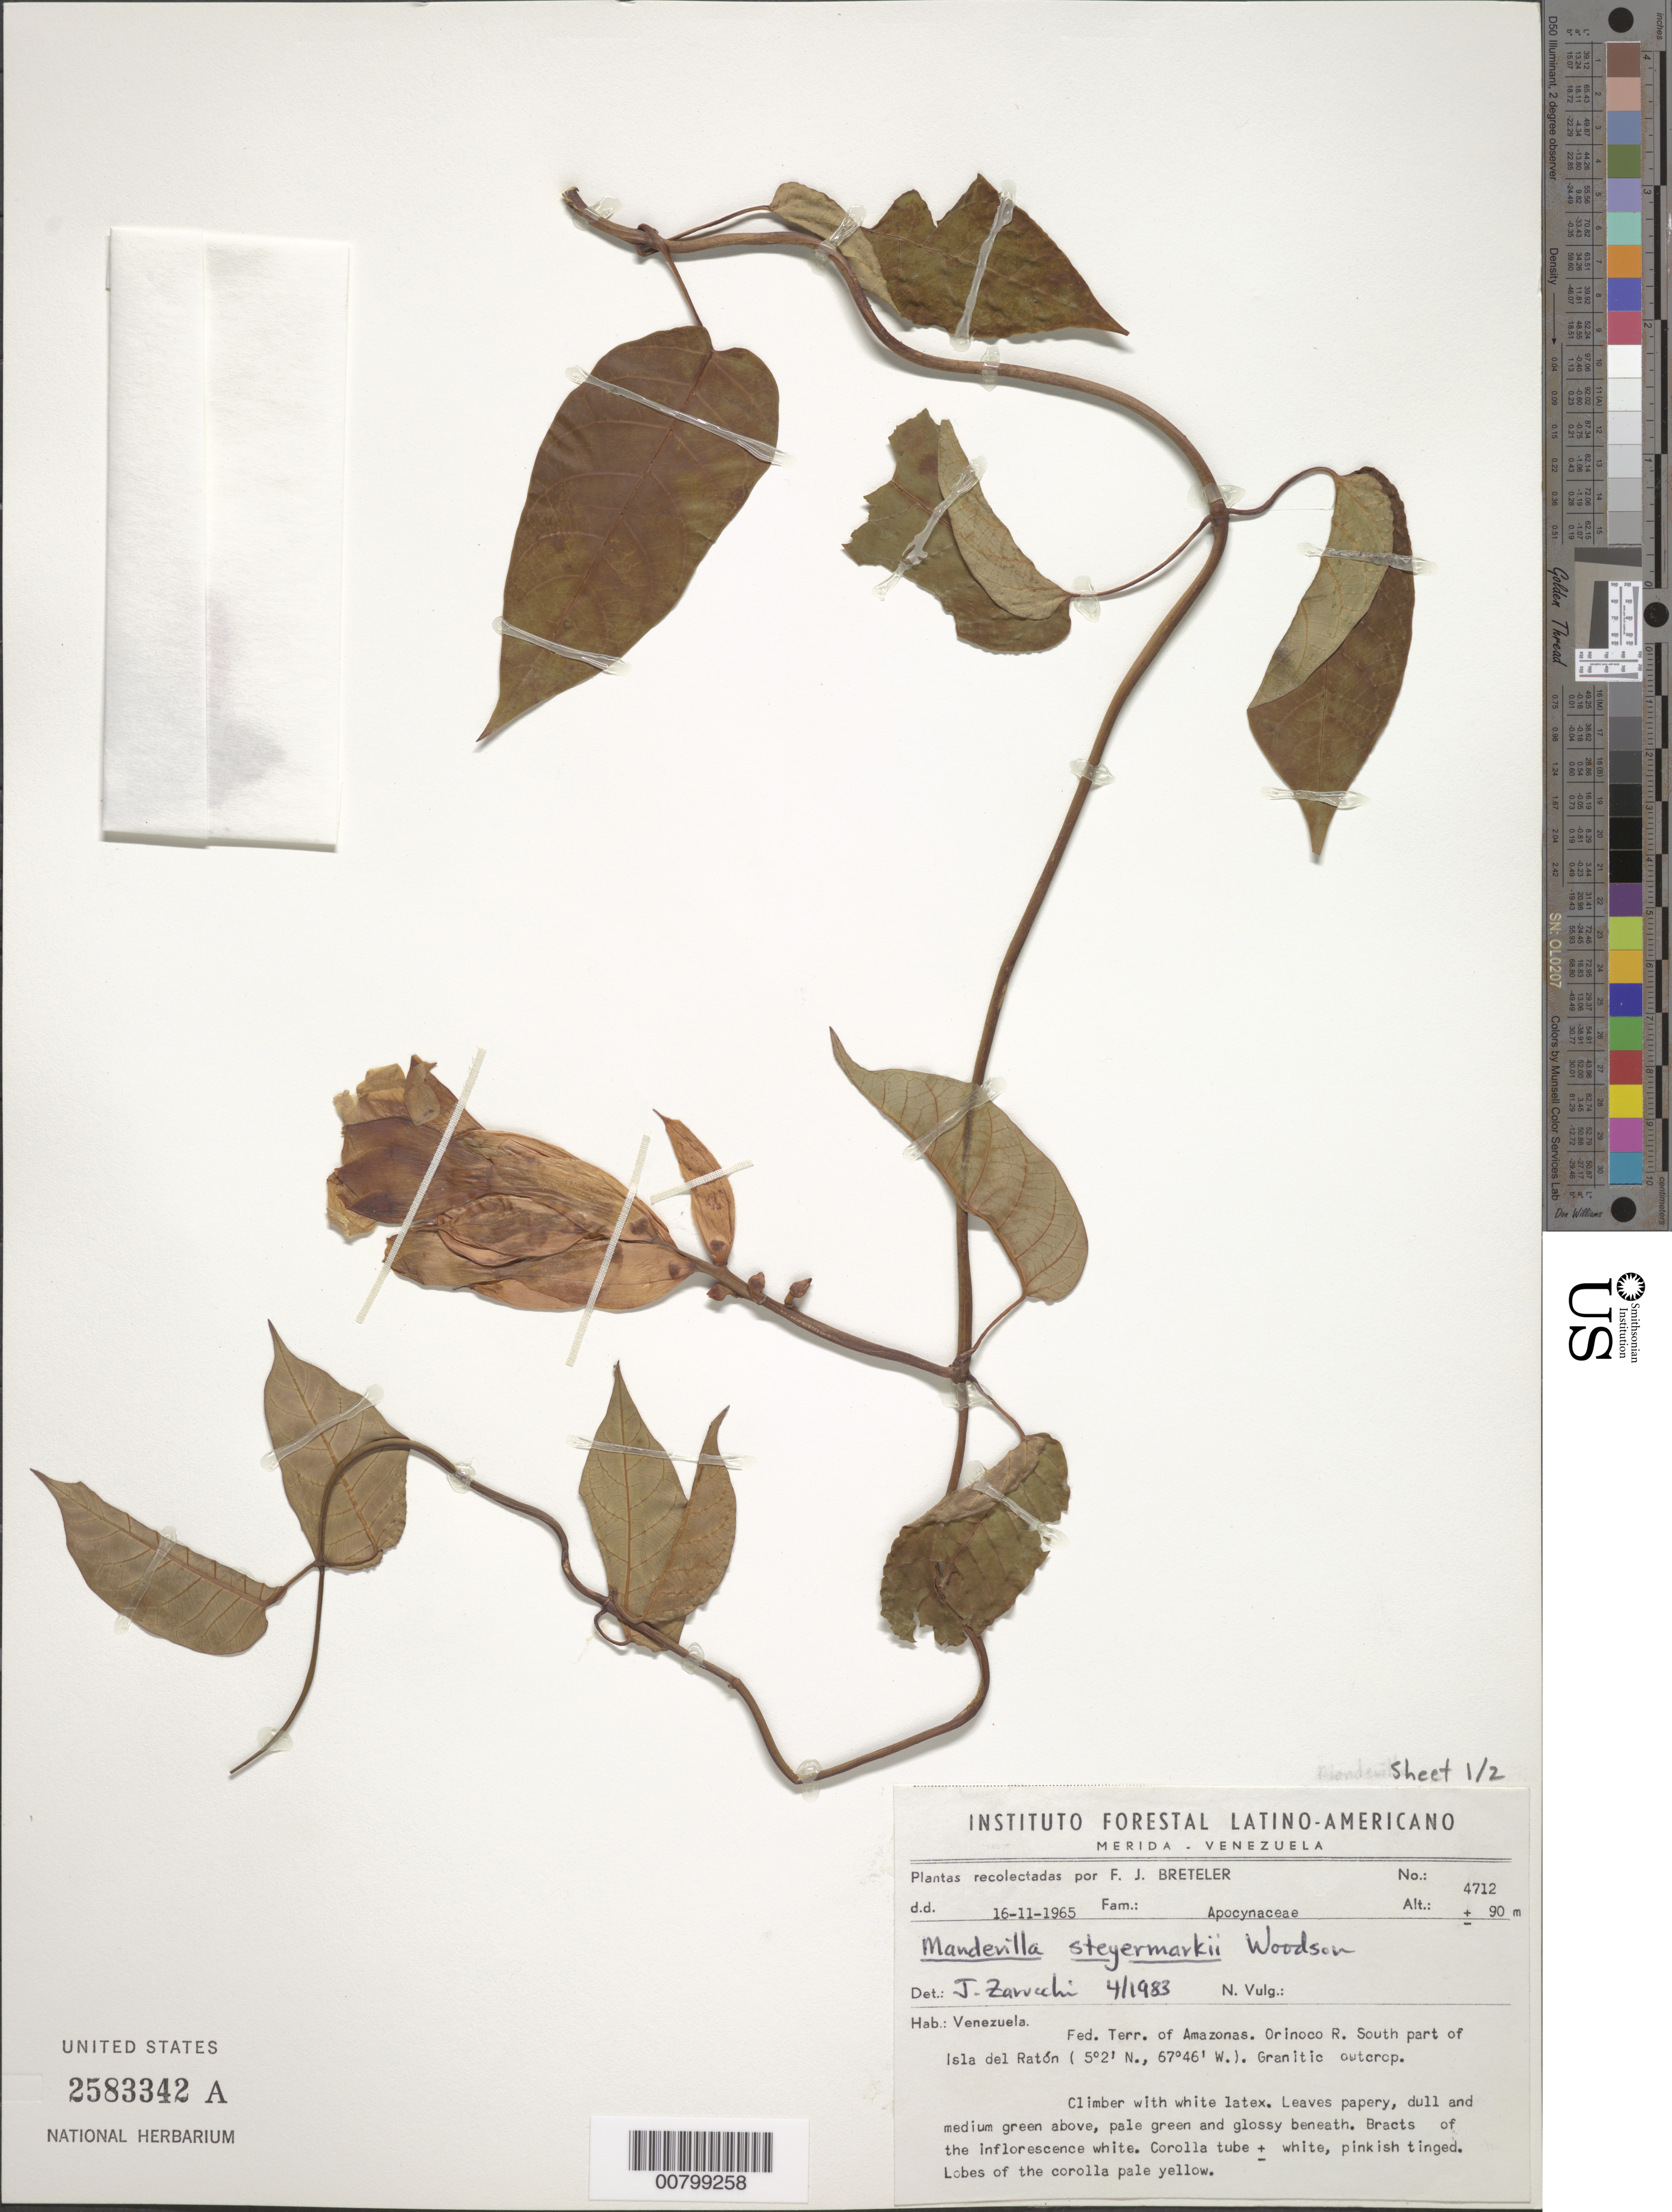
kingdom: Plantae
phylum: Tracheophyta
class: Magnoliopsida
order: Gentianales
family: Apocynaceae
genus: Mandevilla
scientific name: Mandevilla steyermarkii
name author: Woodson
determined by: Zarucchi, J. L.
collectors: F. J. Breteler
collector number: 4712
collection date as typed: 16-Nov-65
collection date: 1965-11-16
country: Venezuela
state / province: Amazonas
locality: Orinoco R., southern part of Isla del Raton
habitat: Granitic outcrop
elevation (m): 90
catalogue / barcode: US 2583342A